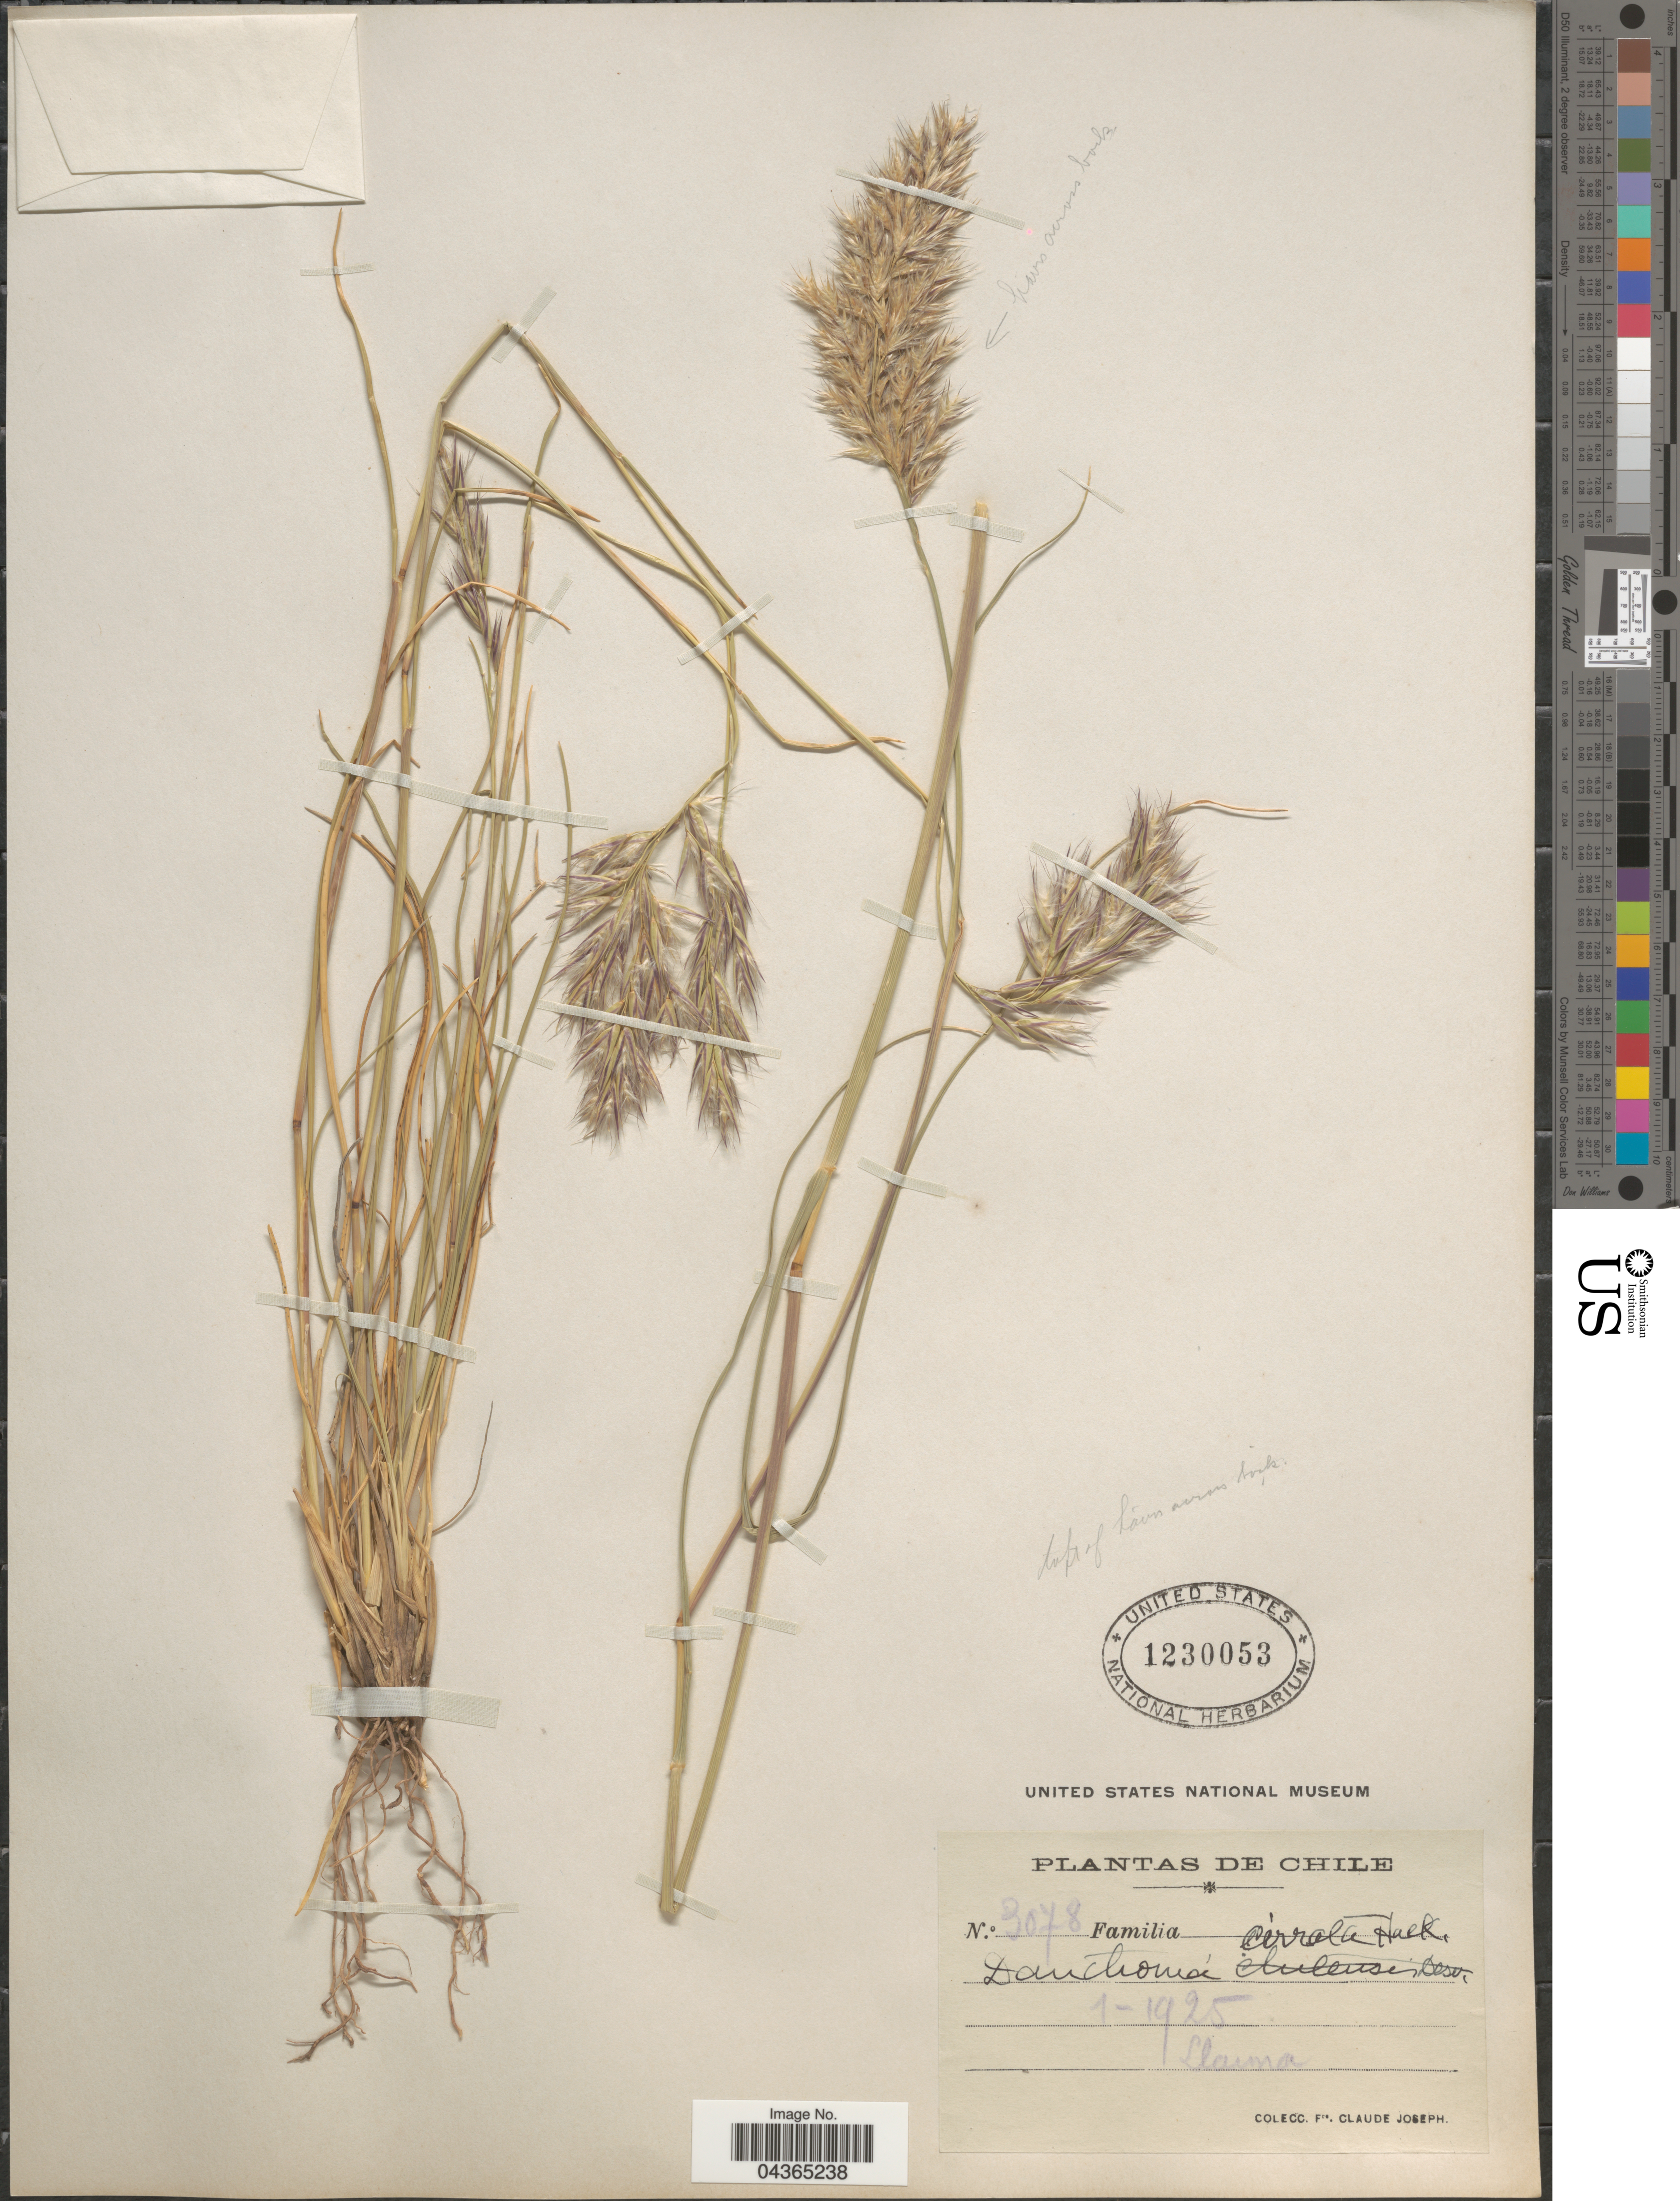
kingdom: Plantae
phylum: Tracheophyta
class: Liliopsida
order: Poales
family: Poaceae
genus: Rytidosperma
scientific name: Rytidosperma pictum var. pictum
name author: (Nees & Meyen) Nicora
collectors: Bro. Claude-Joseph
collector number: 3078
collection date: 1925-01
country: Chile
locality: Llaima.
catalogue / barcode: US 1230053